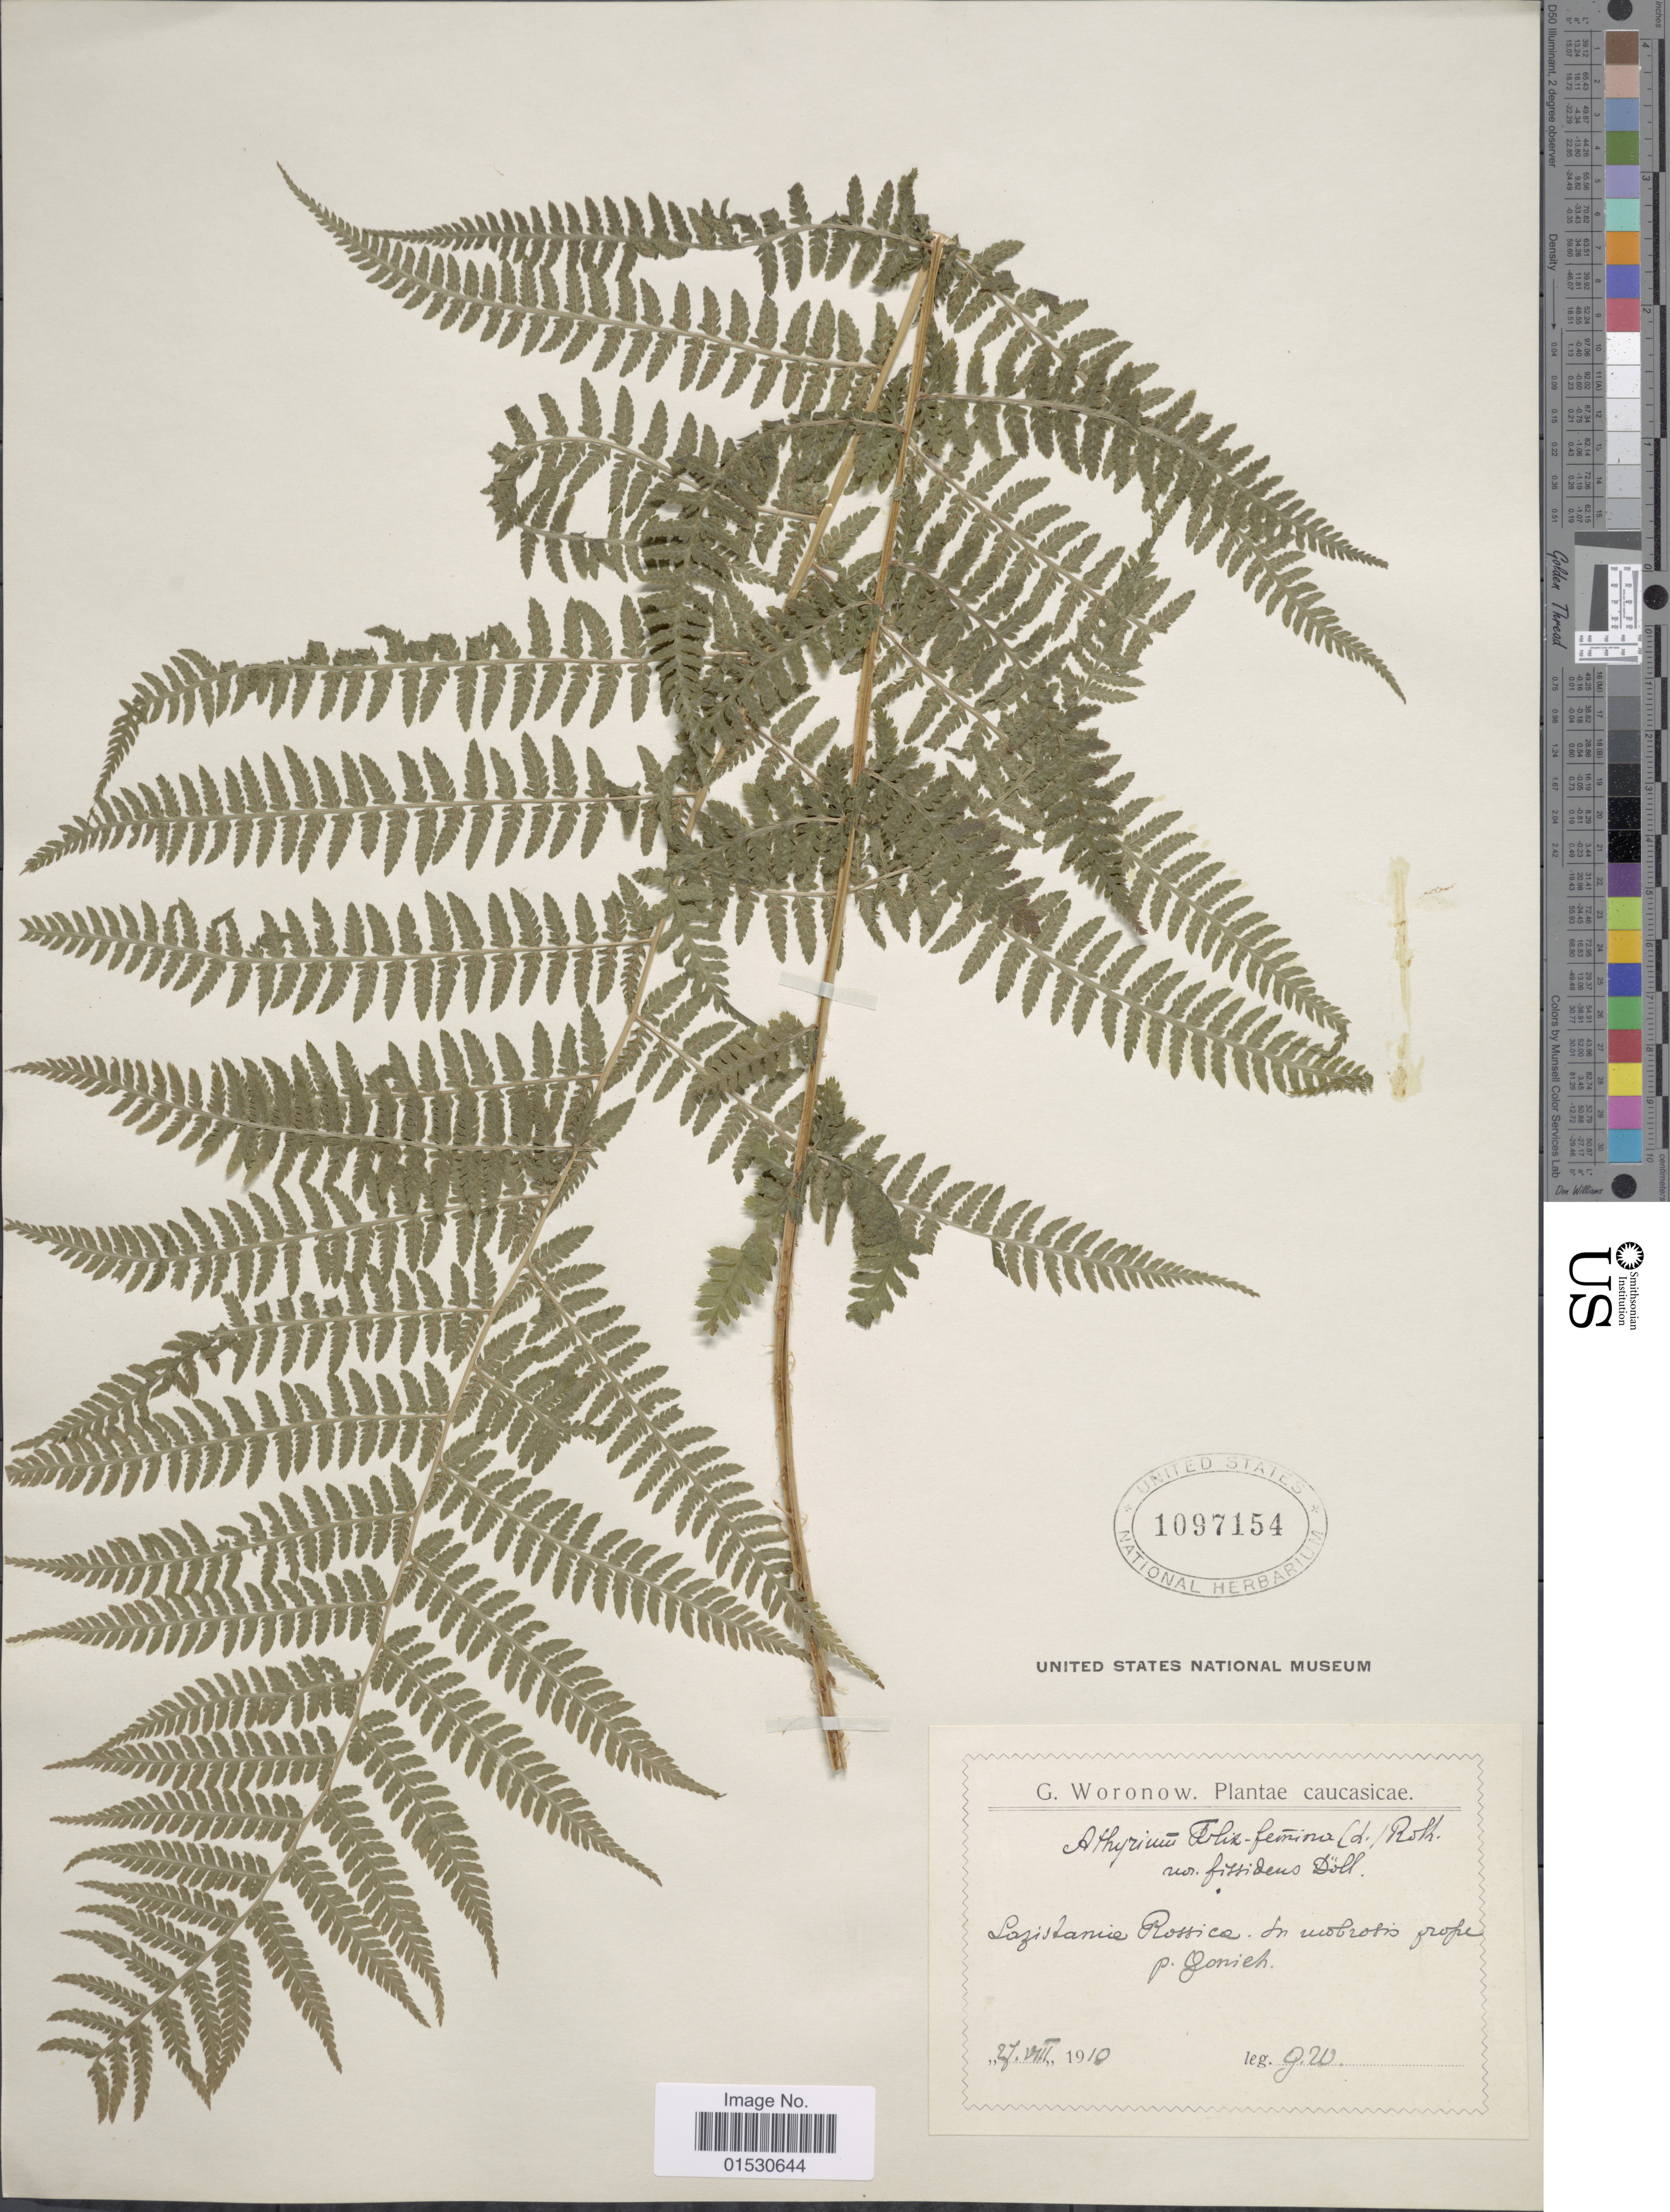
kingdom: Plantae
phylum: Tracheophyta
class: Polypodiopsida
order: Polypodiales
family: Athyriaceae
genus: Athyrium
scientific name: Athyrium filix-femina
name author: (L.) Roth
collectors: G. Woronow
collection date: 1910-08-27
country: Georgia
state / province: Adzharia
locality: Caucasicae, Lozislamie Rossica Uobrotis prope p. gonich [interpreted]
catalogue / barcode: US 1097154